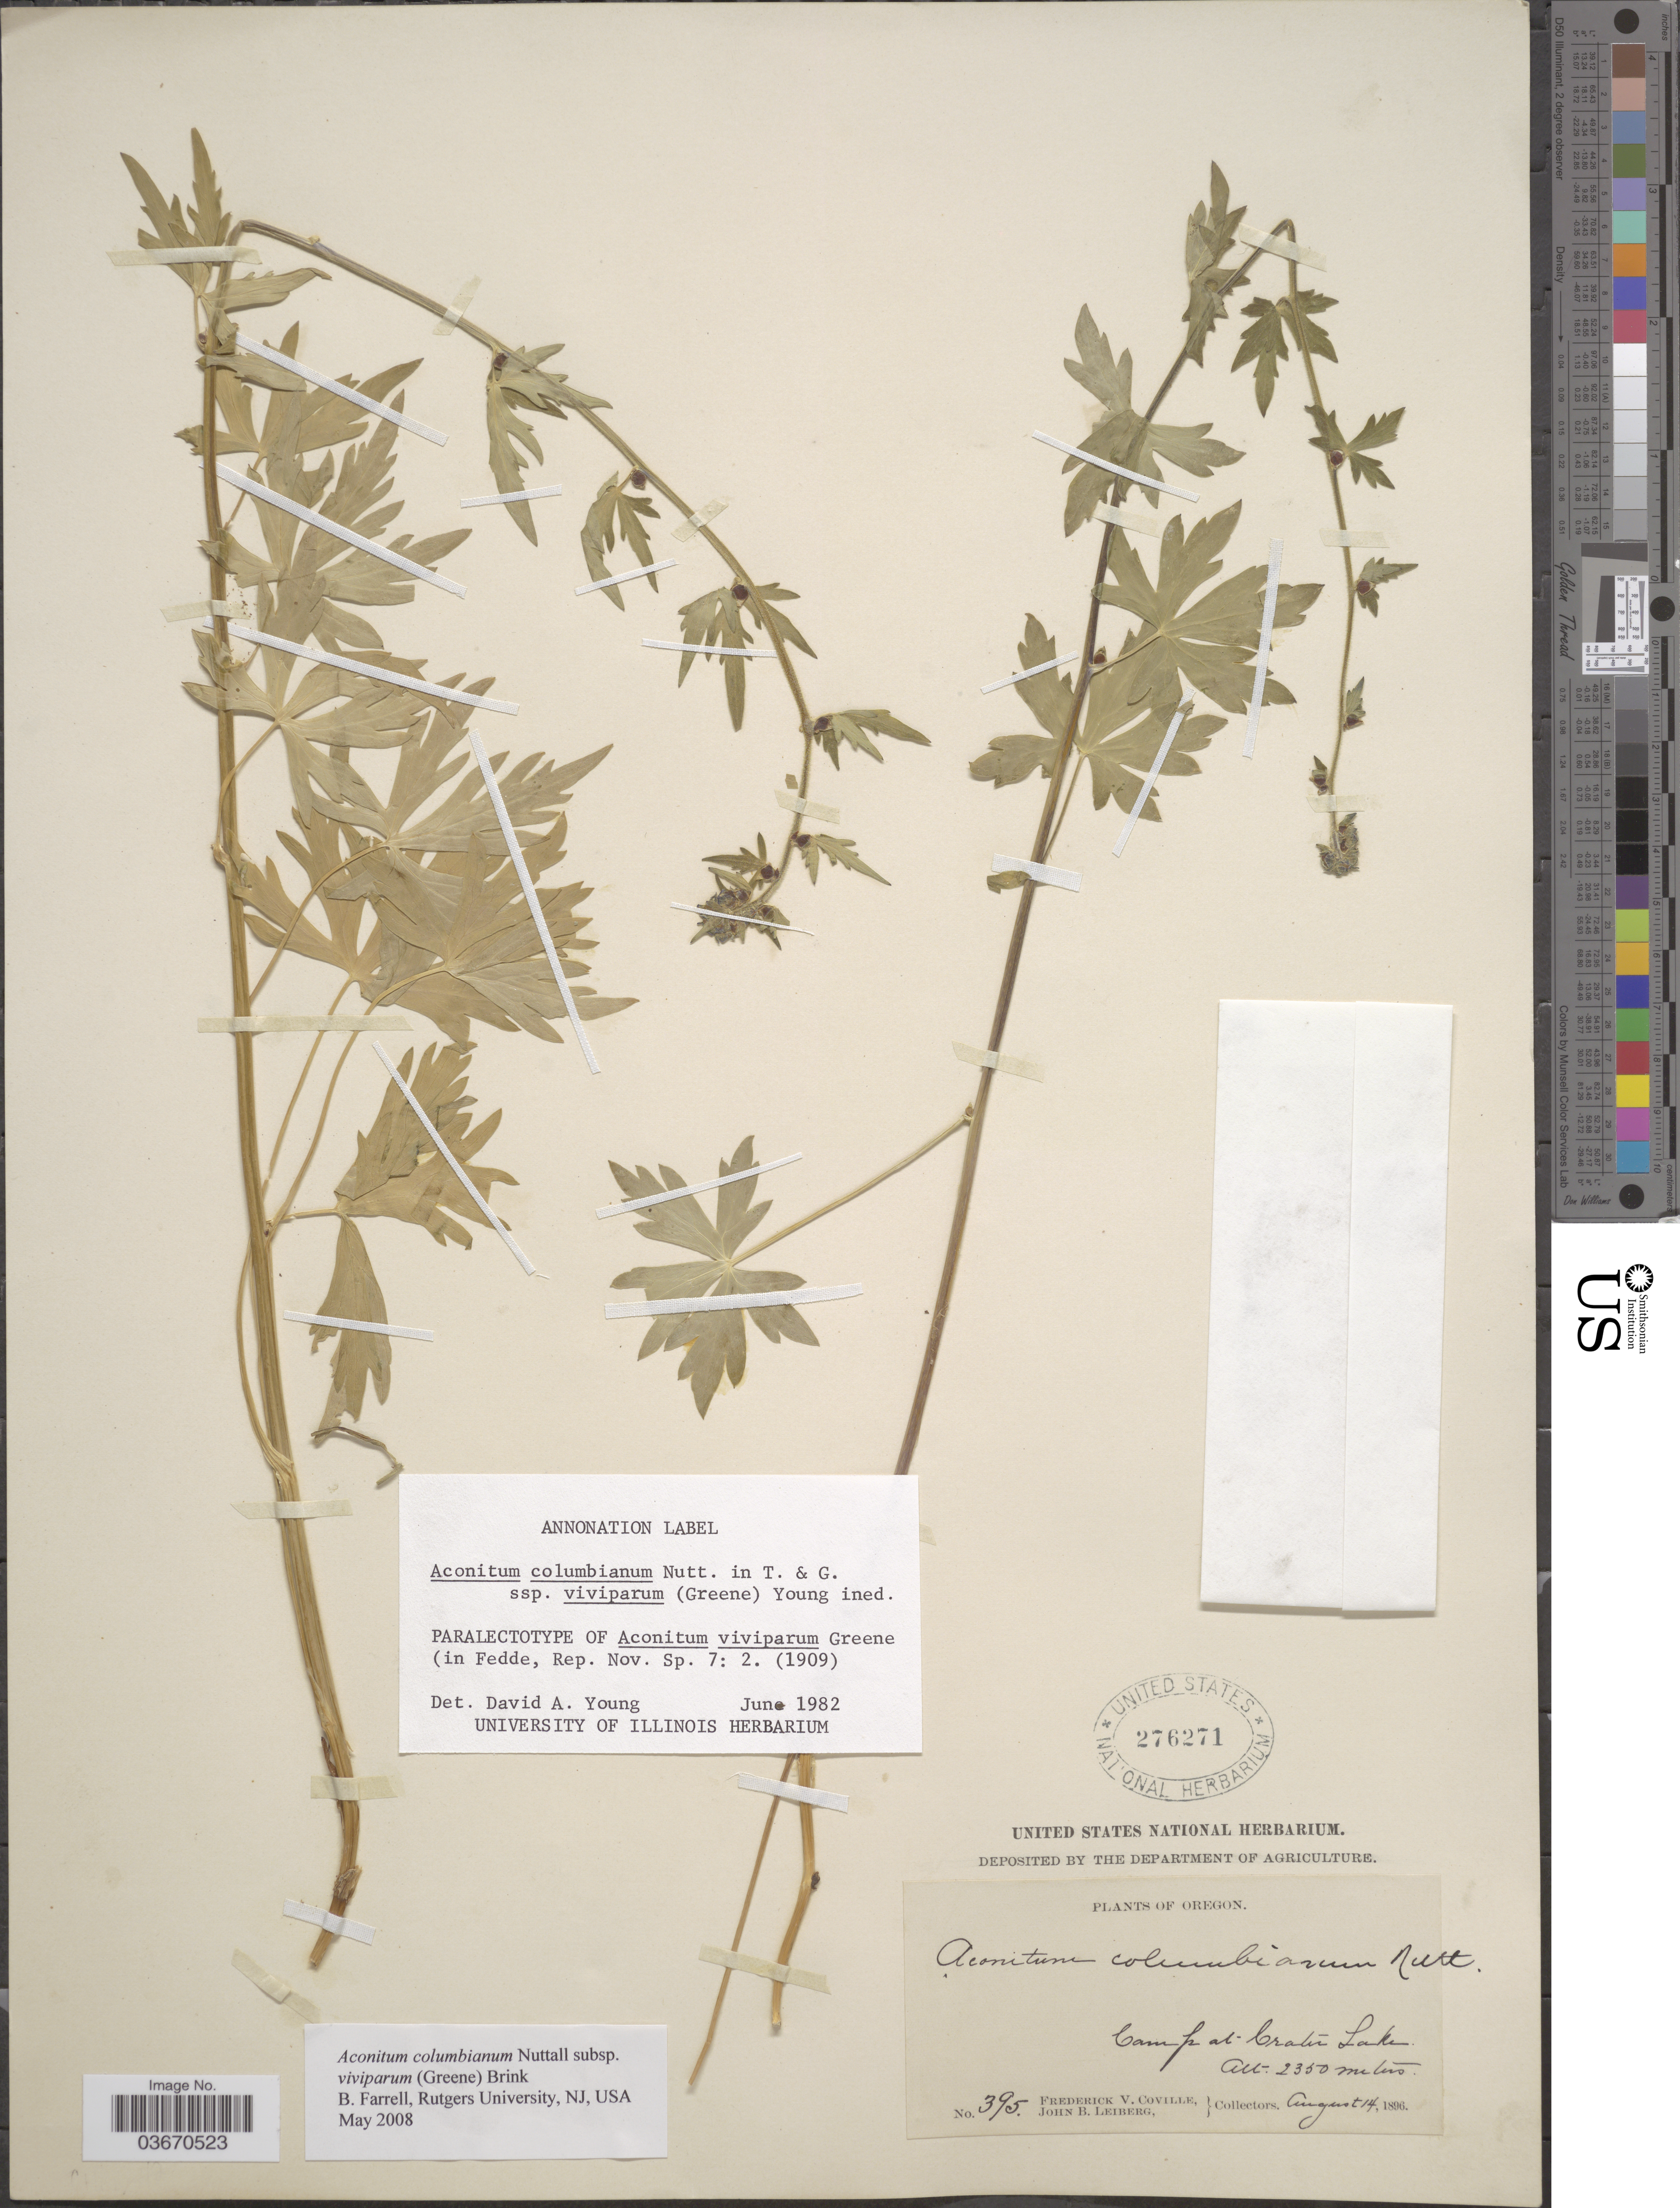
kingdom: Plantae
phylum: Tracheophyta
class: Magnoliopsida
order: Ranunculales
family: Ranunculaceae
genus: Aconitum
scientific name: Aconitum columbianum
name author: Nutt.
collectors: F. V. Coville & J. B. Leiberg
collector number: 395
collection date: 1896-08-14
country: United States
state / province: Oregon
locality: Camp at Crater Lake.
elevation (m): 2350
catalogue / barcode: US 276271